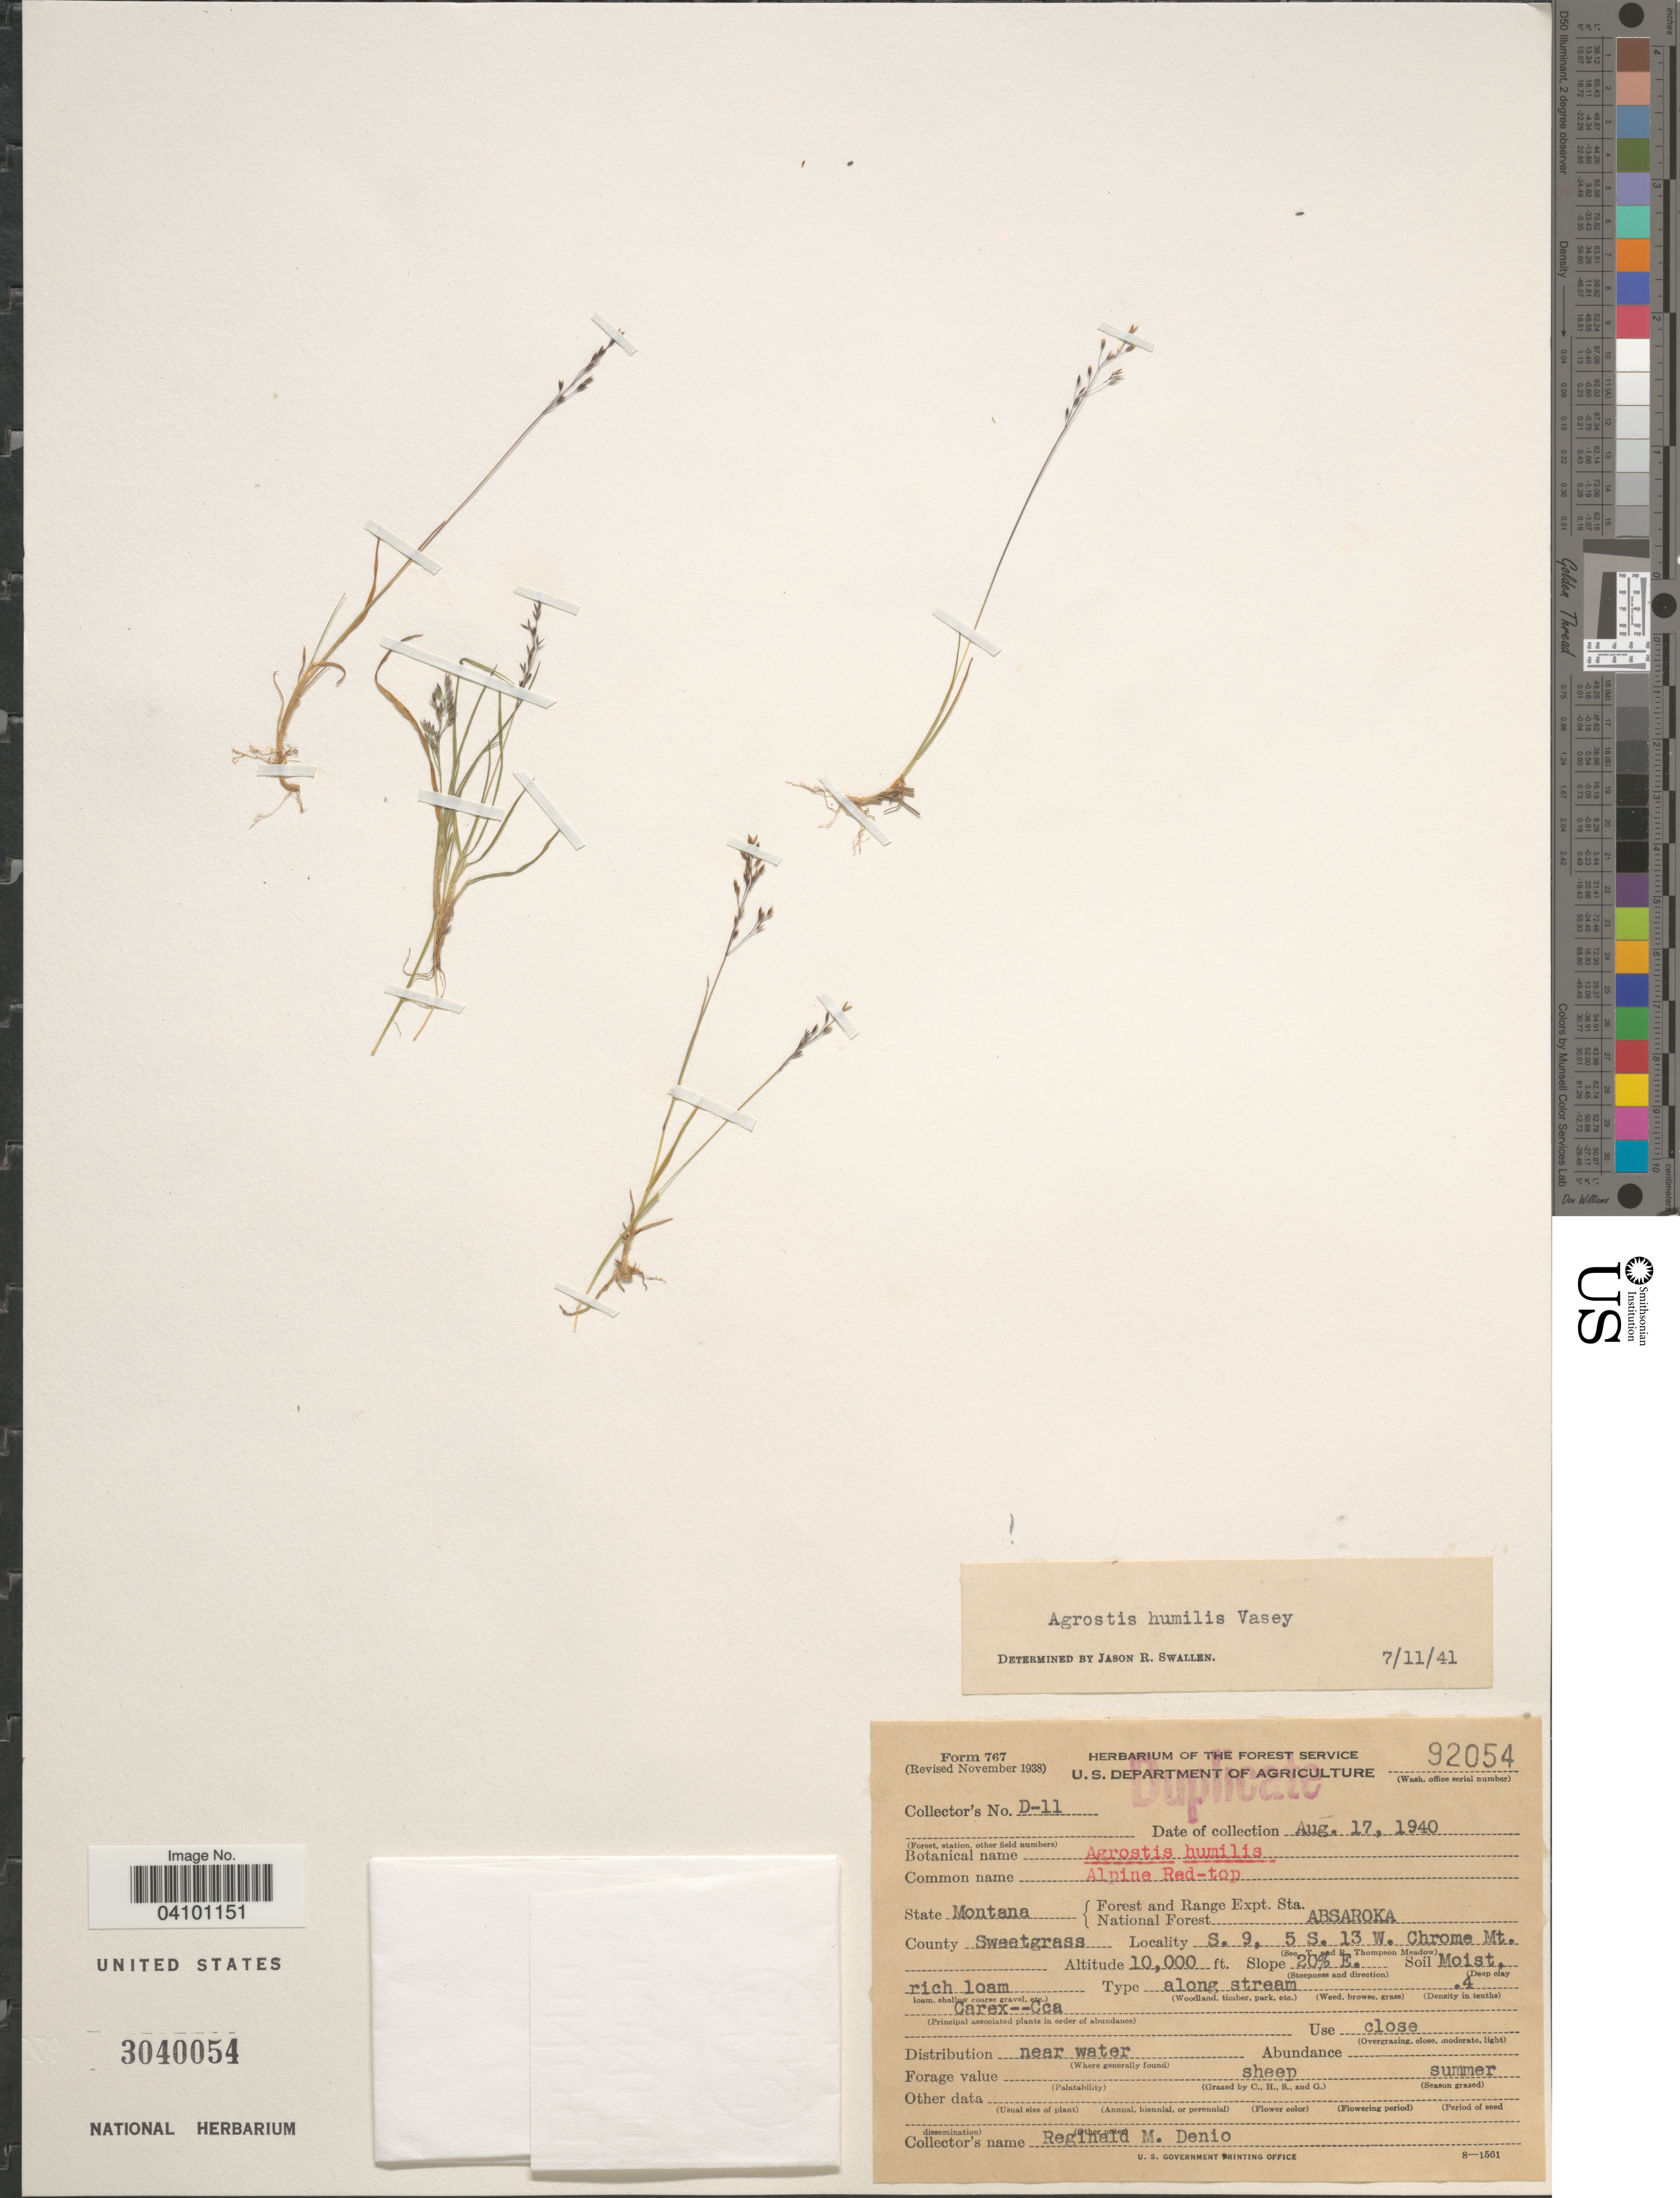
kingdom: Plantae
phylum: Tracheophyta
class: Liliopsida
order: Poales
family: Poaceae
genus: Podagrostis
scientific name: Podagrostis humilis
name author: (Vasey) Björkman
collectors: R. Denio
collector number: D-11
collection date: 1940-08-17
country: United States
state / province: Montana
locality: Forest and Range Expt. Sta. National Forest Absaroka. County Sweetgrass S. 9, 5 S. 13 W. Chrome Mt. Slope 20% E.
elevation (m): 3048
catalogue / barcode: US 3040054